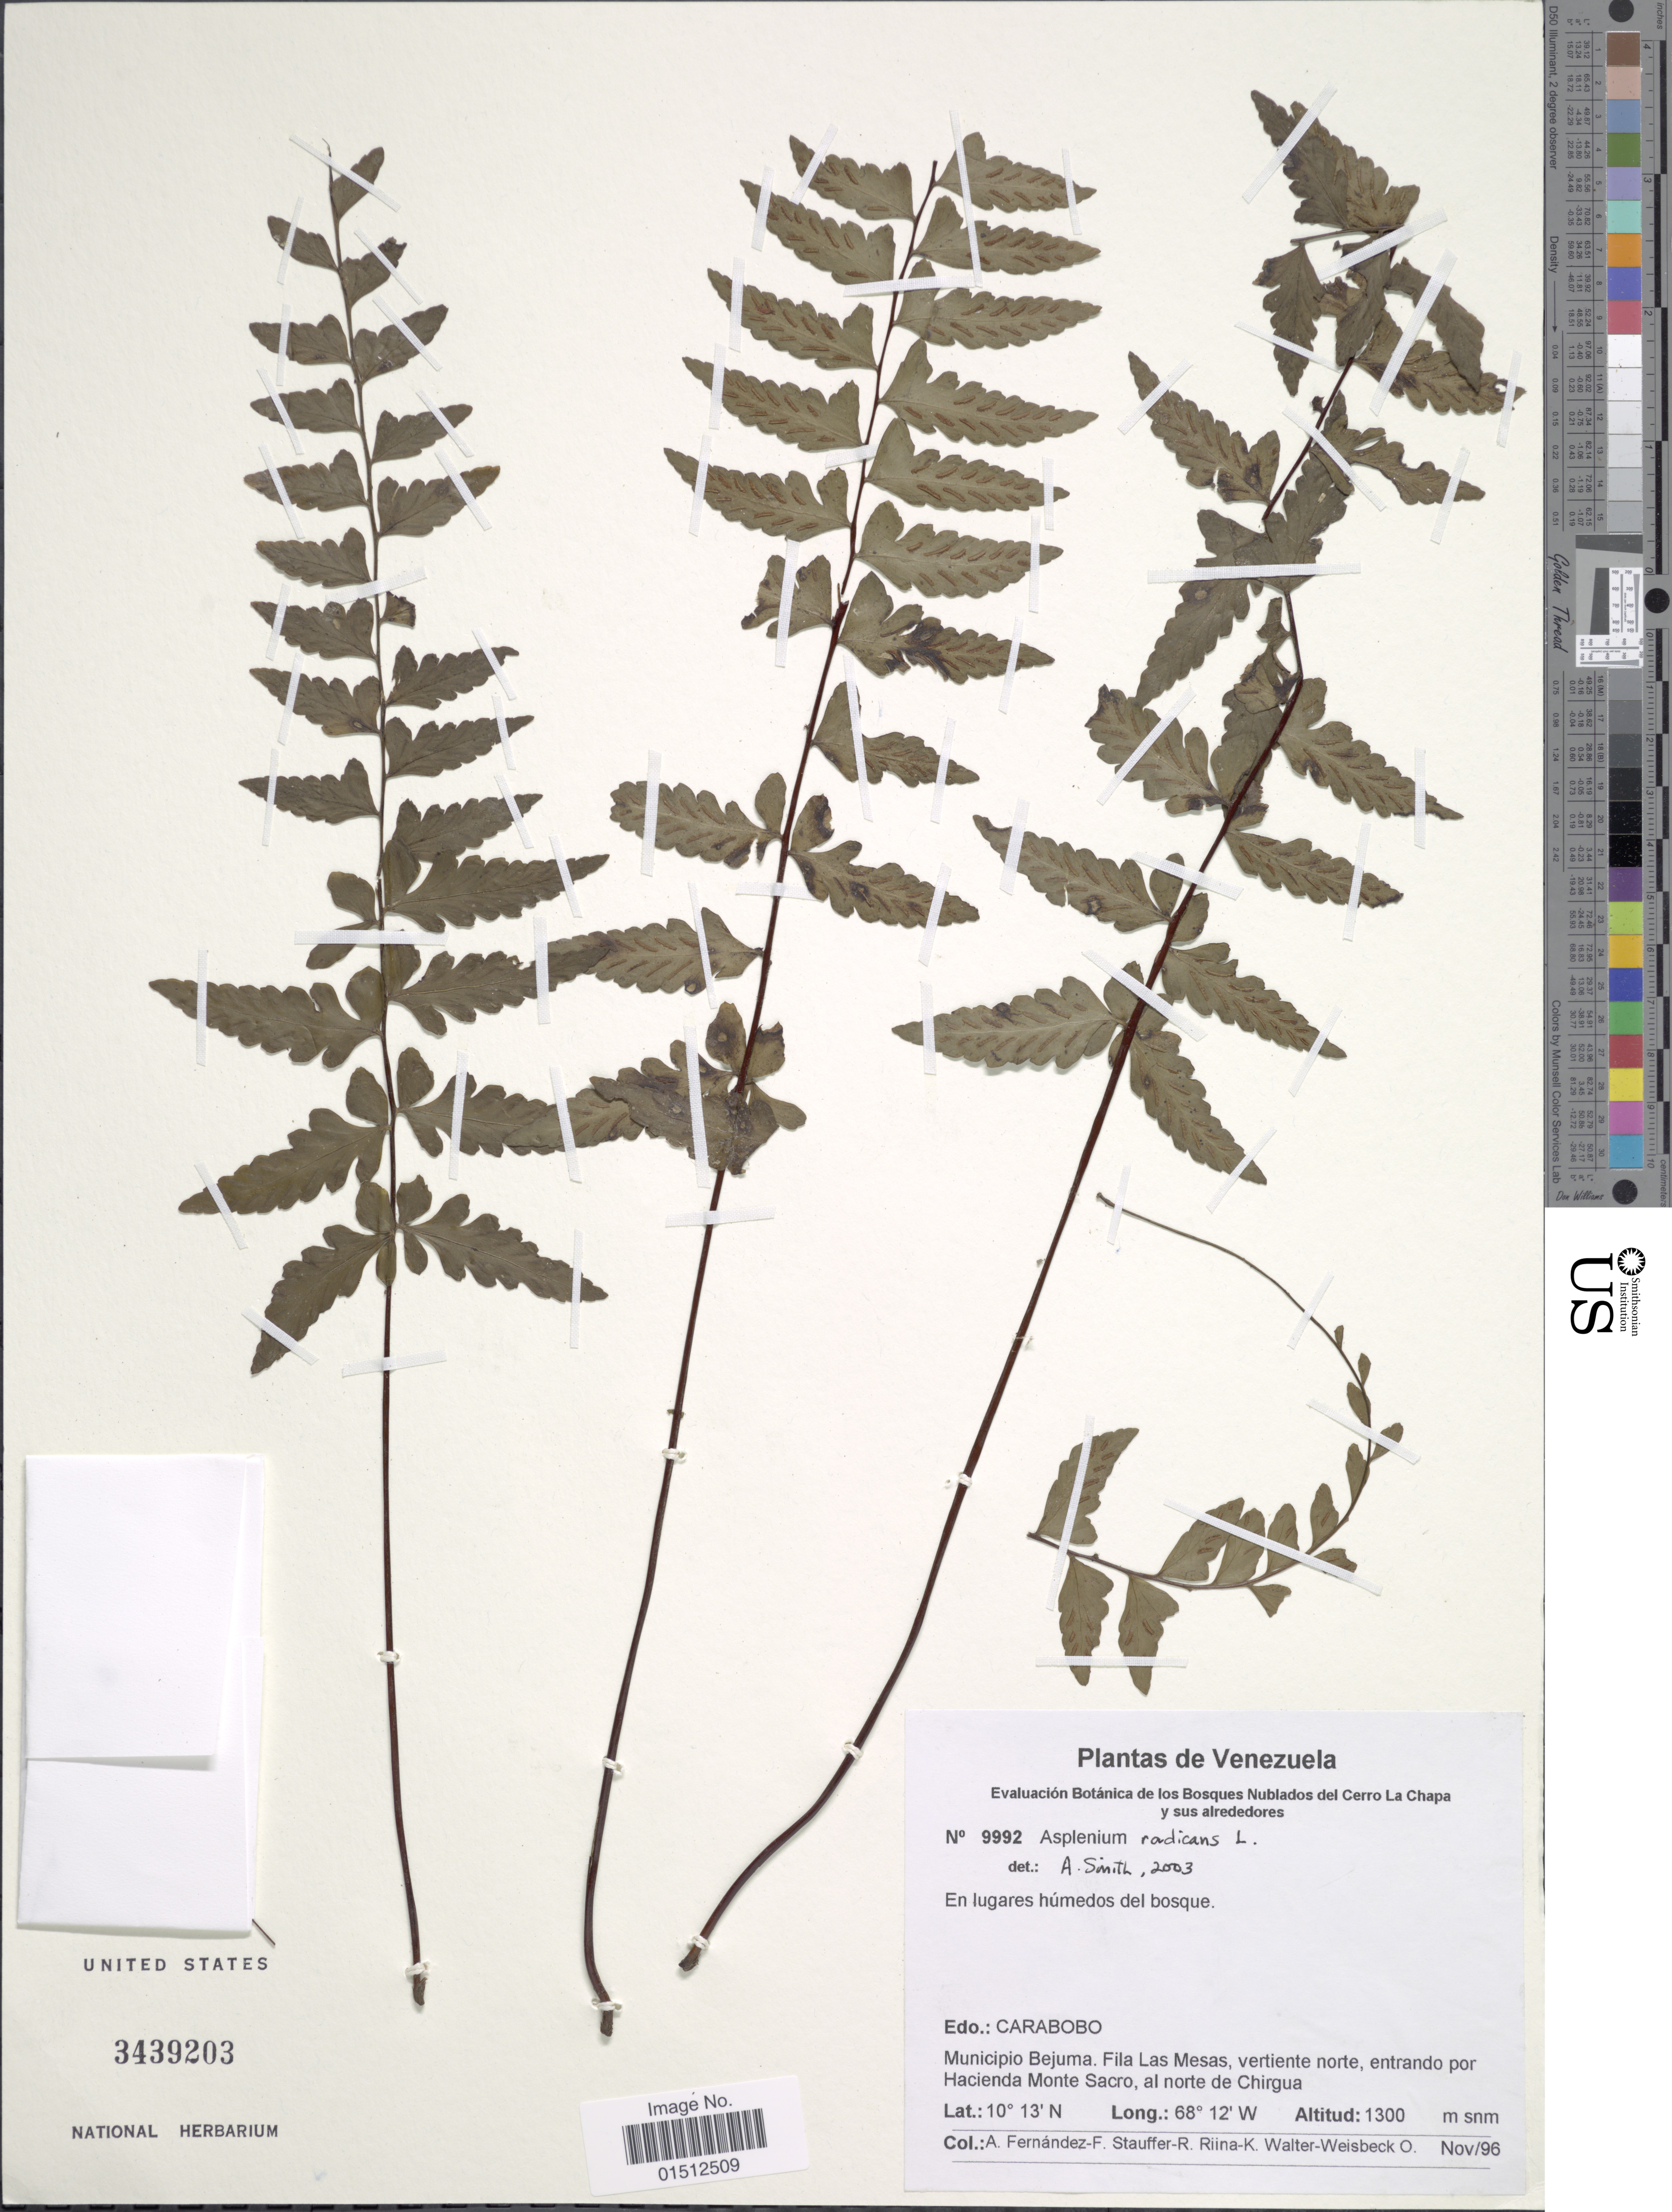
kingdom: Plantae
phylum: Tracheophyta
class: Polypodiopsida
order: Polypodiales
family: Aspleniaceae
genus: Asplenium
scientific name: Asplenium radicans var. radicans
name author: L.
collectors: A. Fernández F., Stauffer-R., K. Riina & O. Walter-Weisbeck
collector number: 9992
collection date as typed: Transcribed d/m/y: /11/96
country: Venezuela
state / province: Carabobo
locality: Venezuela, Edo.: Carabobo, Municipio Bejuma. Fila Las Mesas, vertiente norte, entrando por Hacienda Monte Sacro, al norte de Chirgua.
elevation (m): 1300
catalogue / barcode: US 3439203